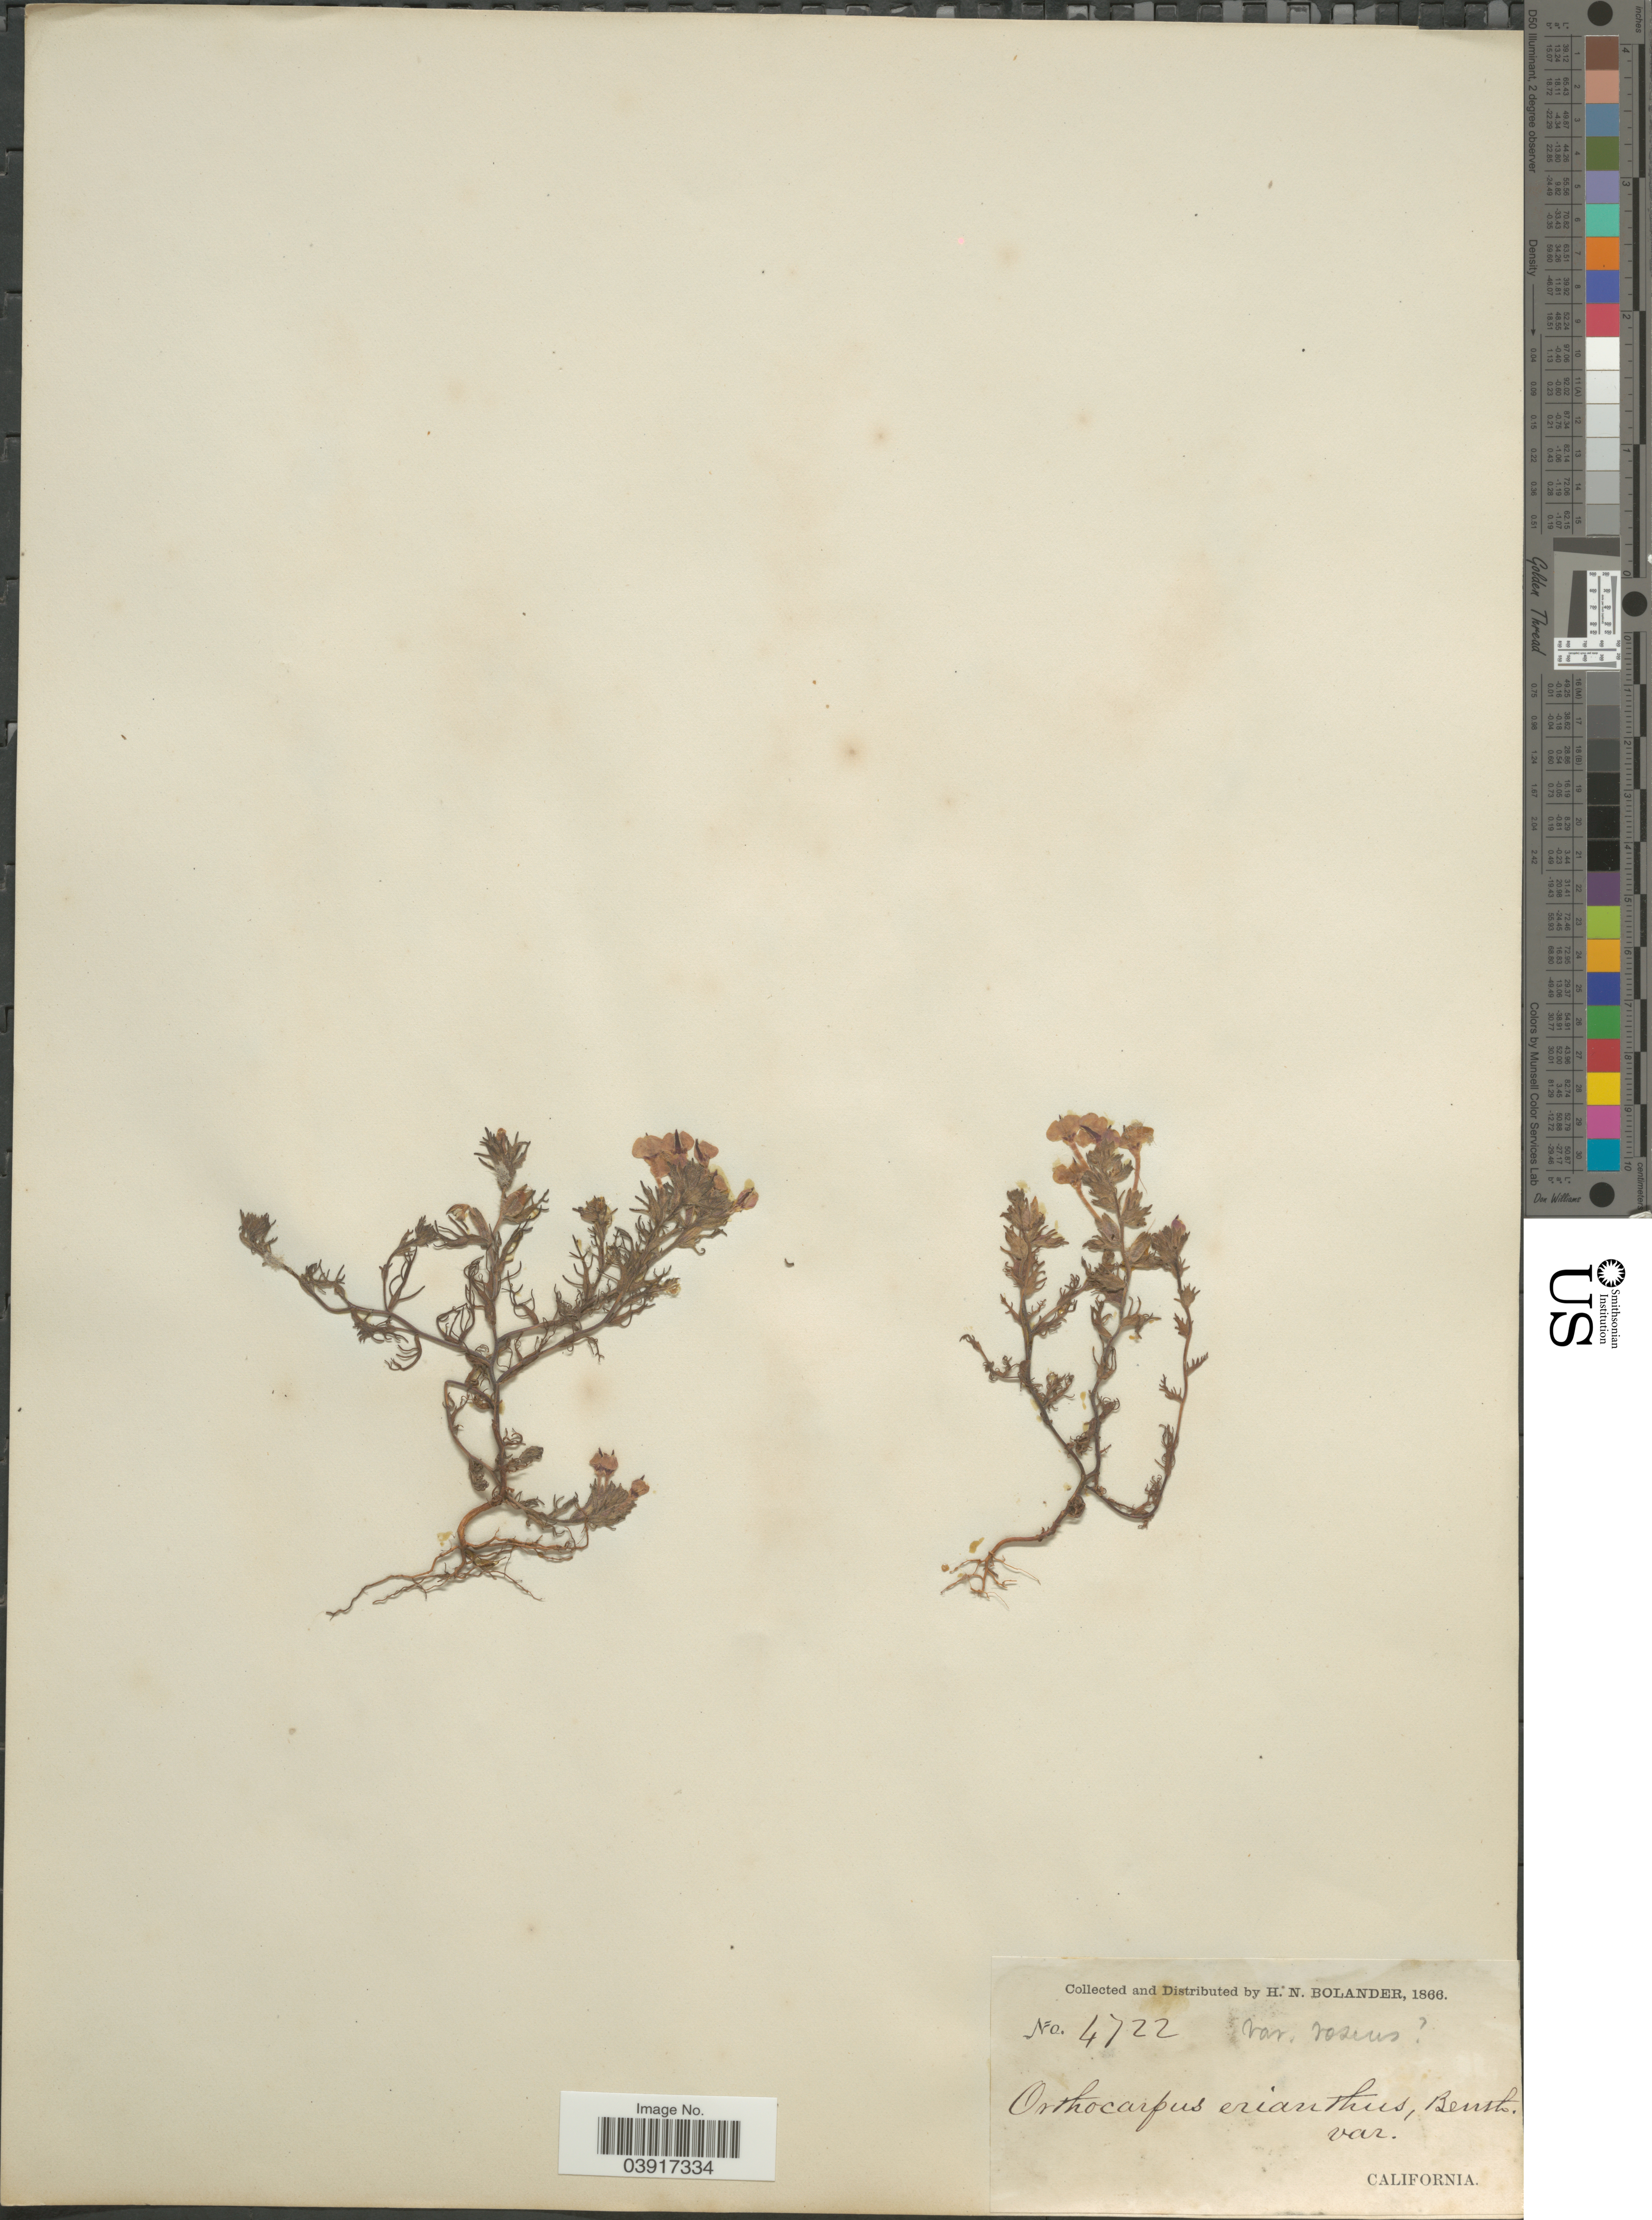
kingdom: Plantae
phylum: Tracheophyta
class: Magnoliopsida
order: Lamiales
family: Orobanchaceae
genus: Orthocarpus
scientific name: Orthocarpus erianthus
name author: Benth.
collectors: H. Bolander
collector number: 4722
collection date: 1866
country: United States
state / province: California